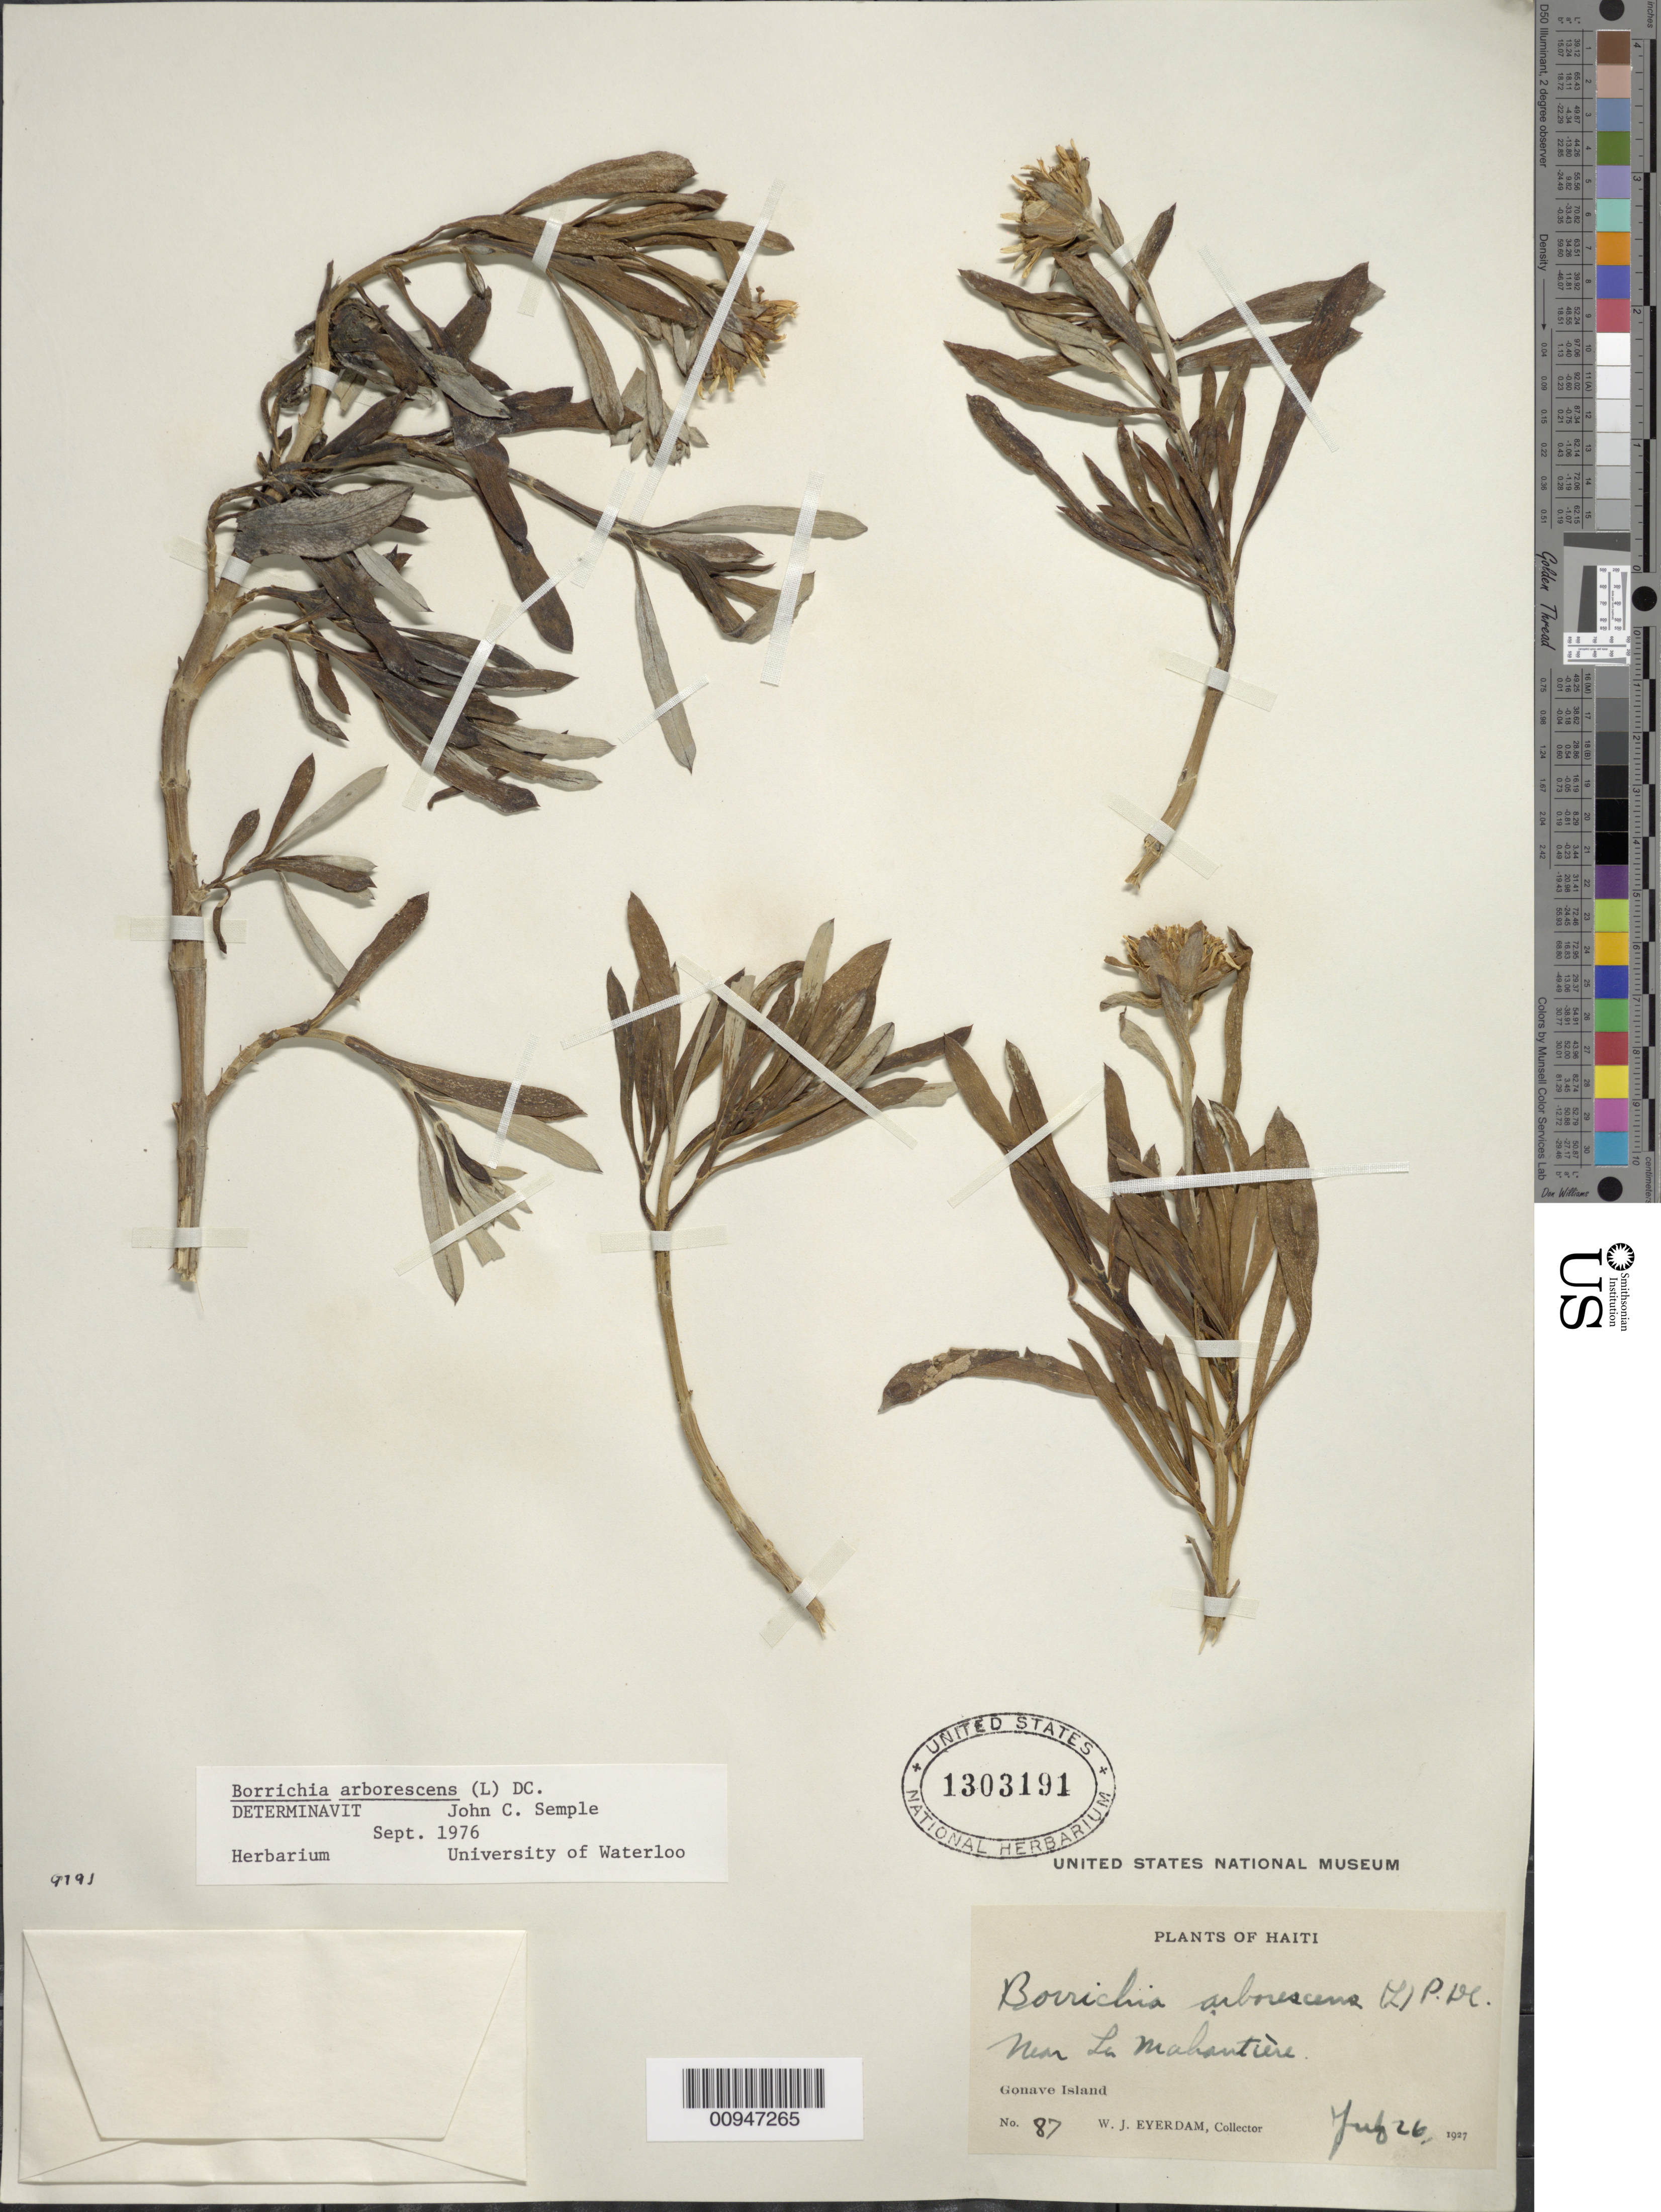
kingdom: Plantae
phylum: Tracheophyta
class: Magnoliopsida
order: Asterales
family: Asteraceae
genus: Borrichia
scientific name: Borrichia arborescens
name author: (L.) DC.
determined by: Semple, J. C.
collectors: W. Everdam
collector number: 87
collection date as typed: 26 Jul 1927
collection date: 1927-07-26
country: Haiti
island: Gonave I.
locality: Near La Mahantière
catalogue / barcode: US 1303191